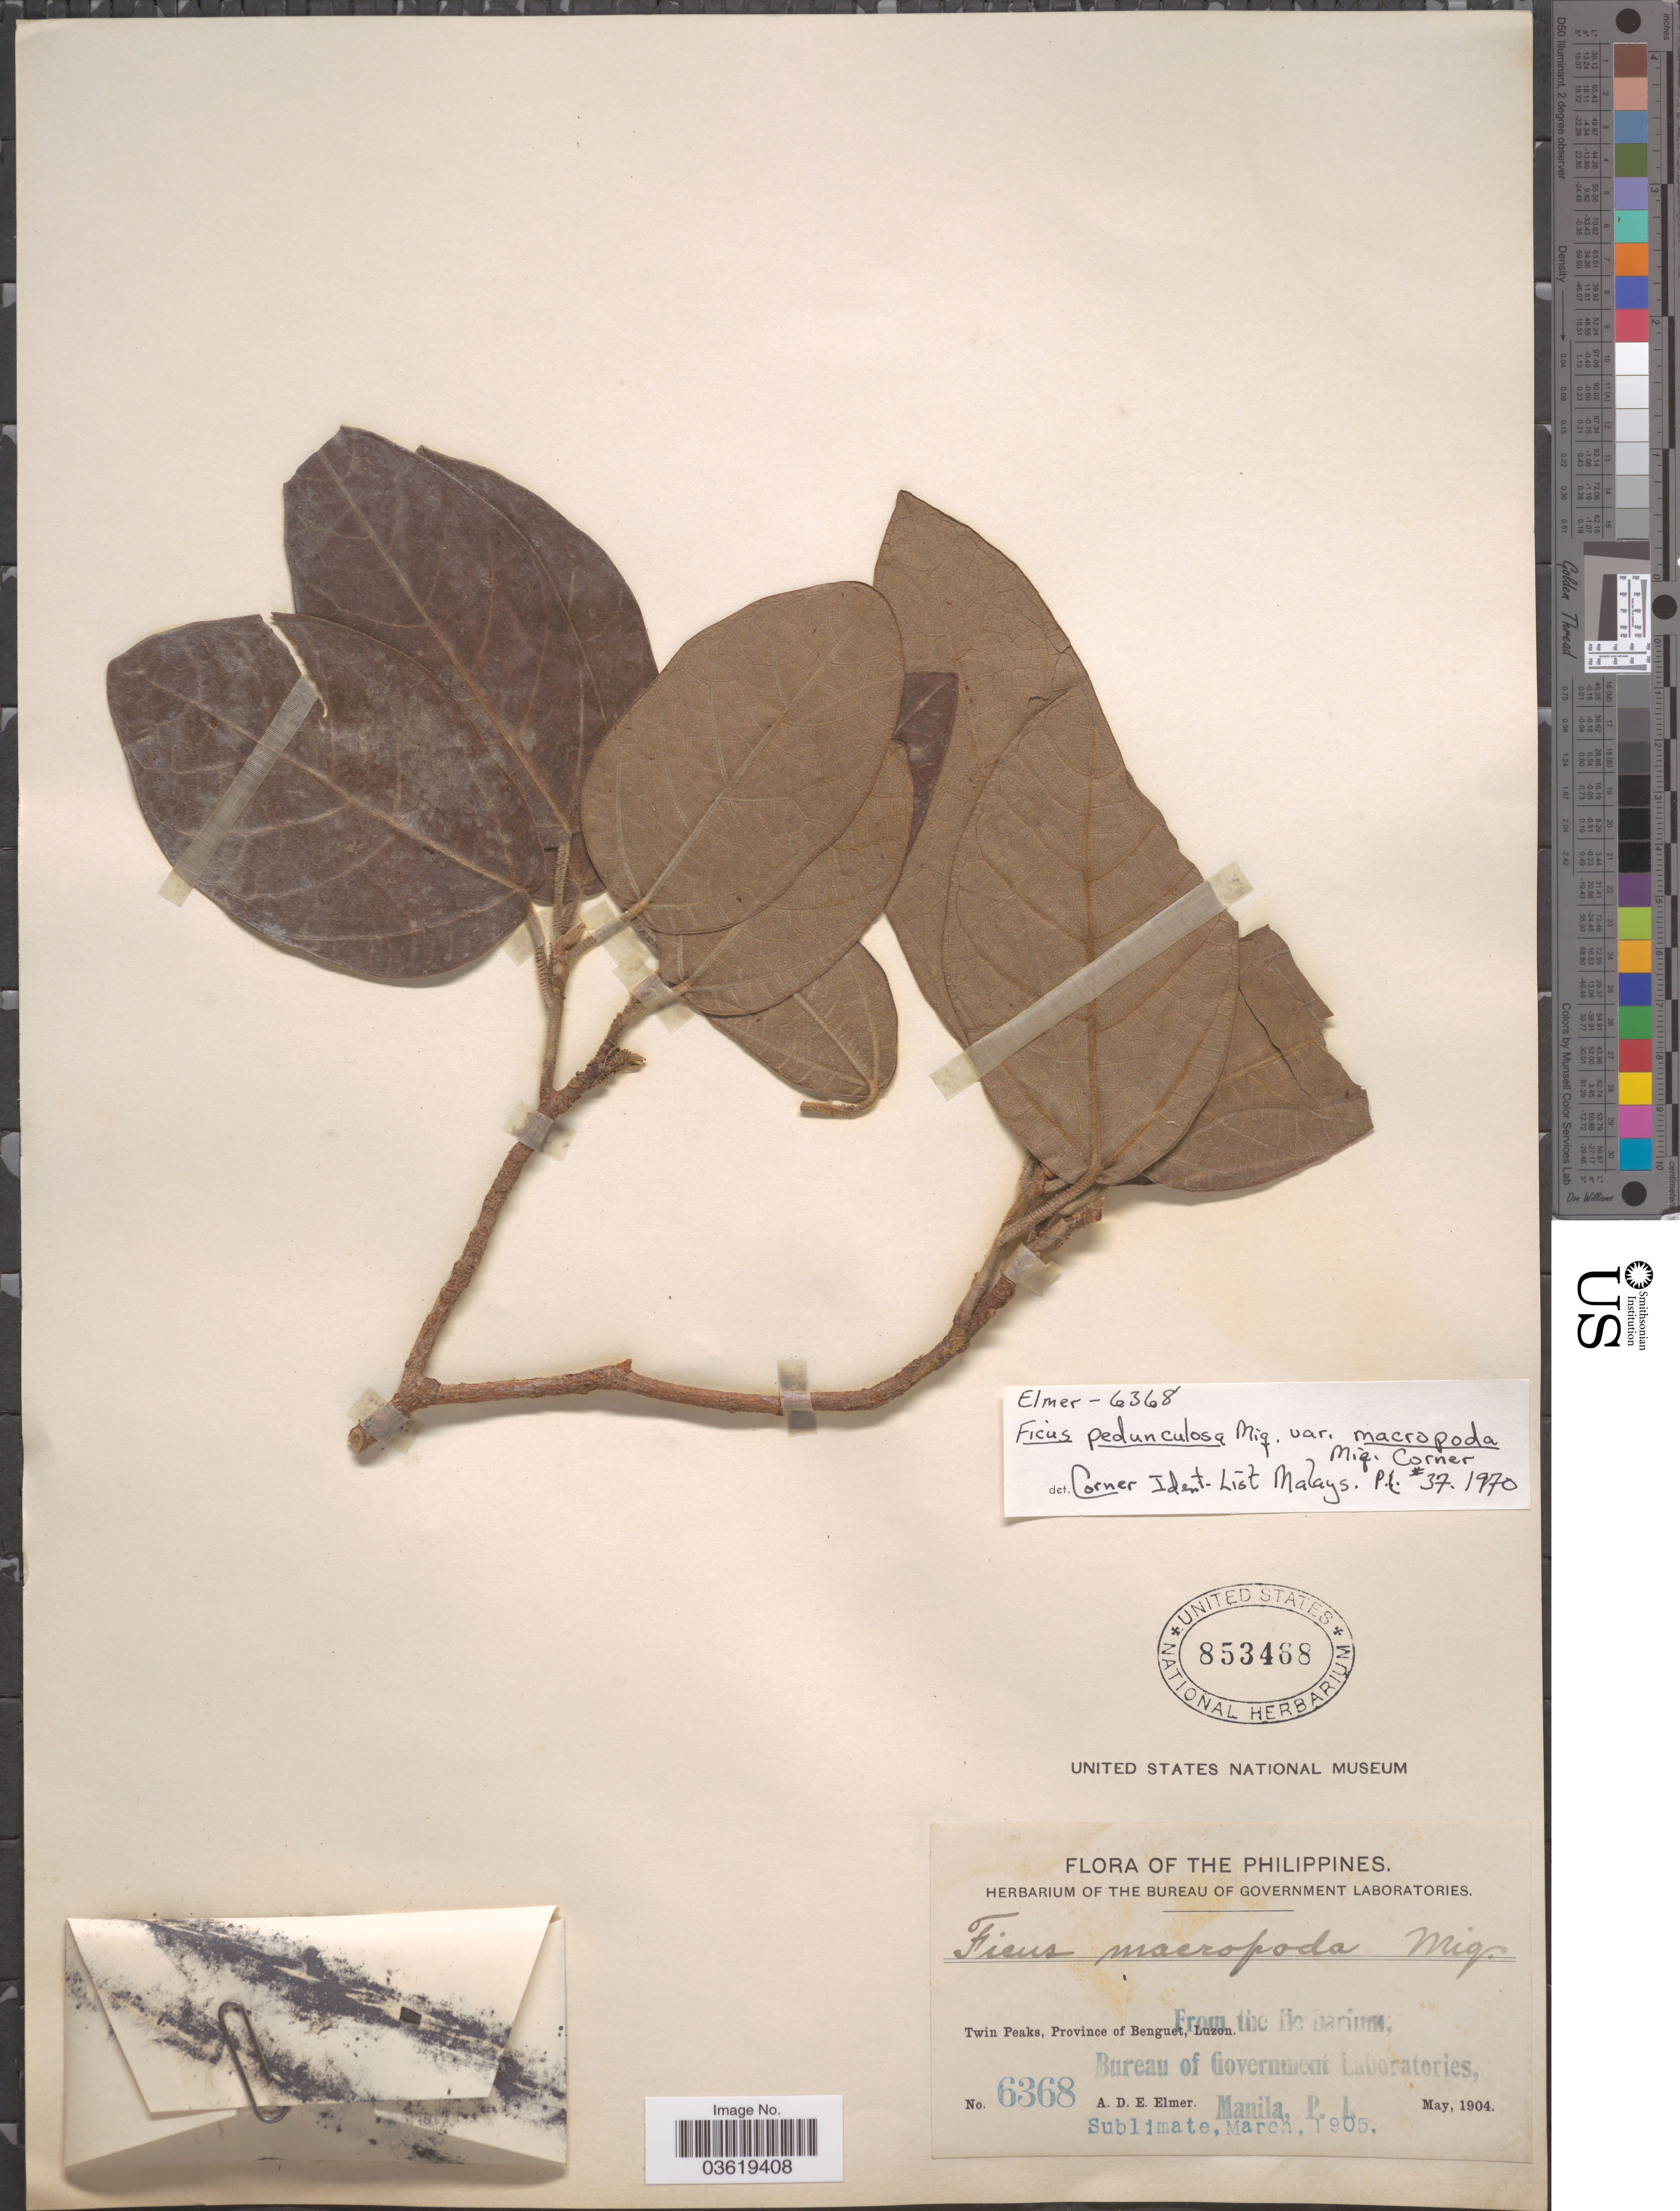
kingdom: Plantae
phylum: Tracheophyta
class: Magnoliopsida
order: Rosales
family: Moraceae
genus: Ficus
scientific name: Ficus pedunculosa var. macropoda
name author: (Miq.) Corner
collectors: A. D. E. Elmer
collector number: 6368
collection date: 1904-05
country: Philippines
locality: Twin Peaks, Province of Benguet, Luzon.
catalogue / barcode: US 853468